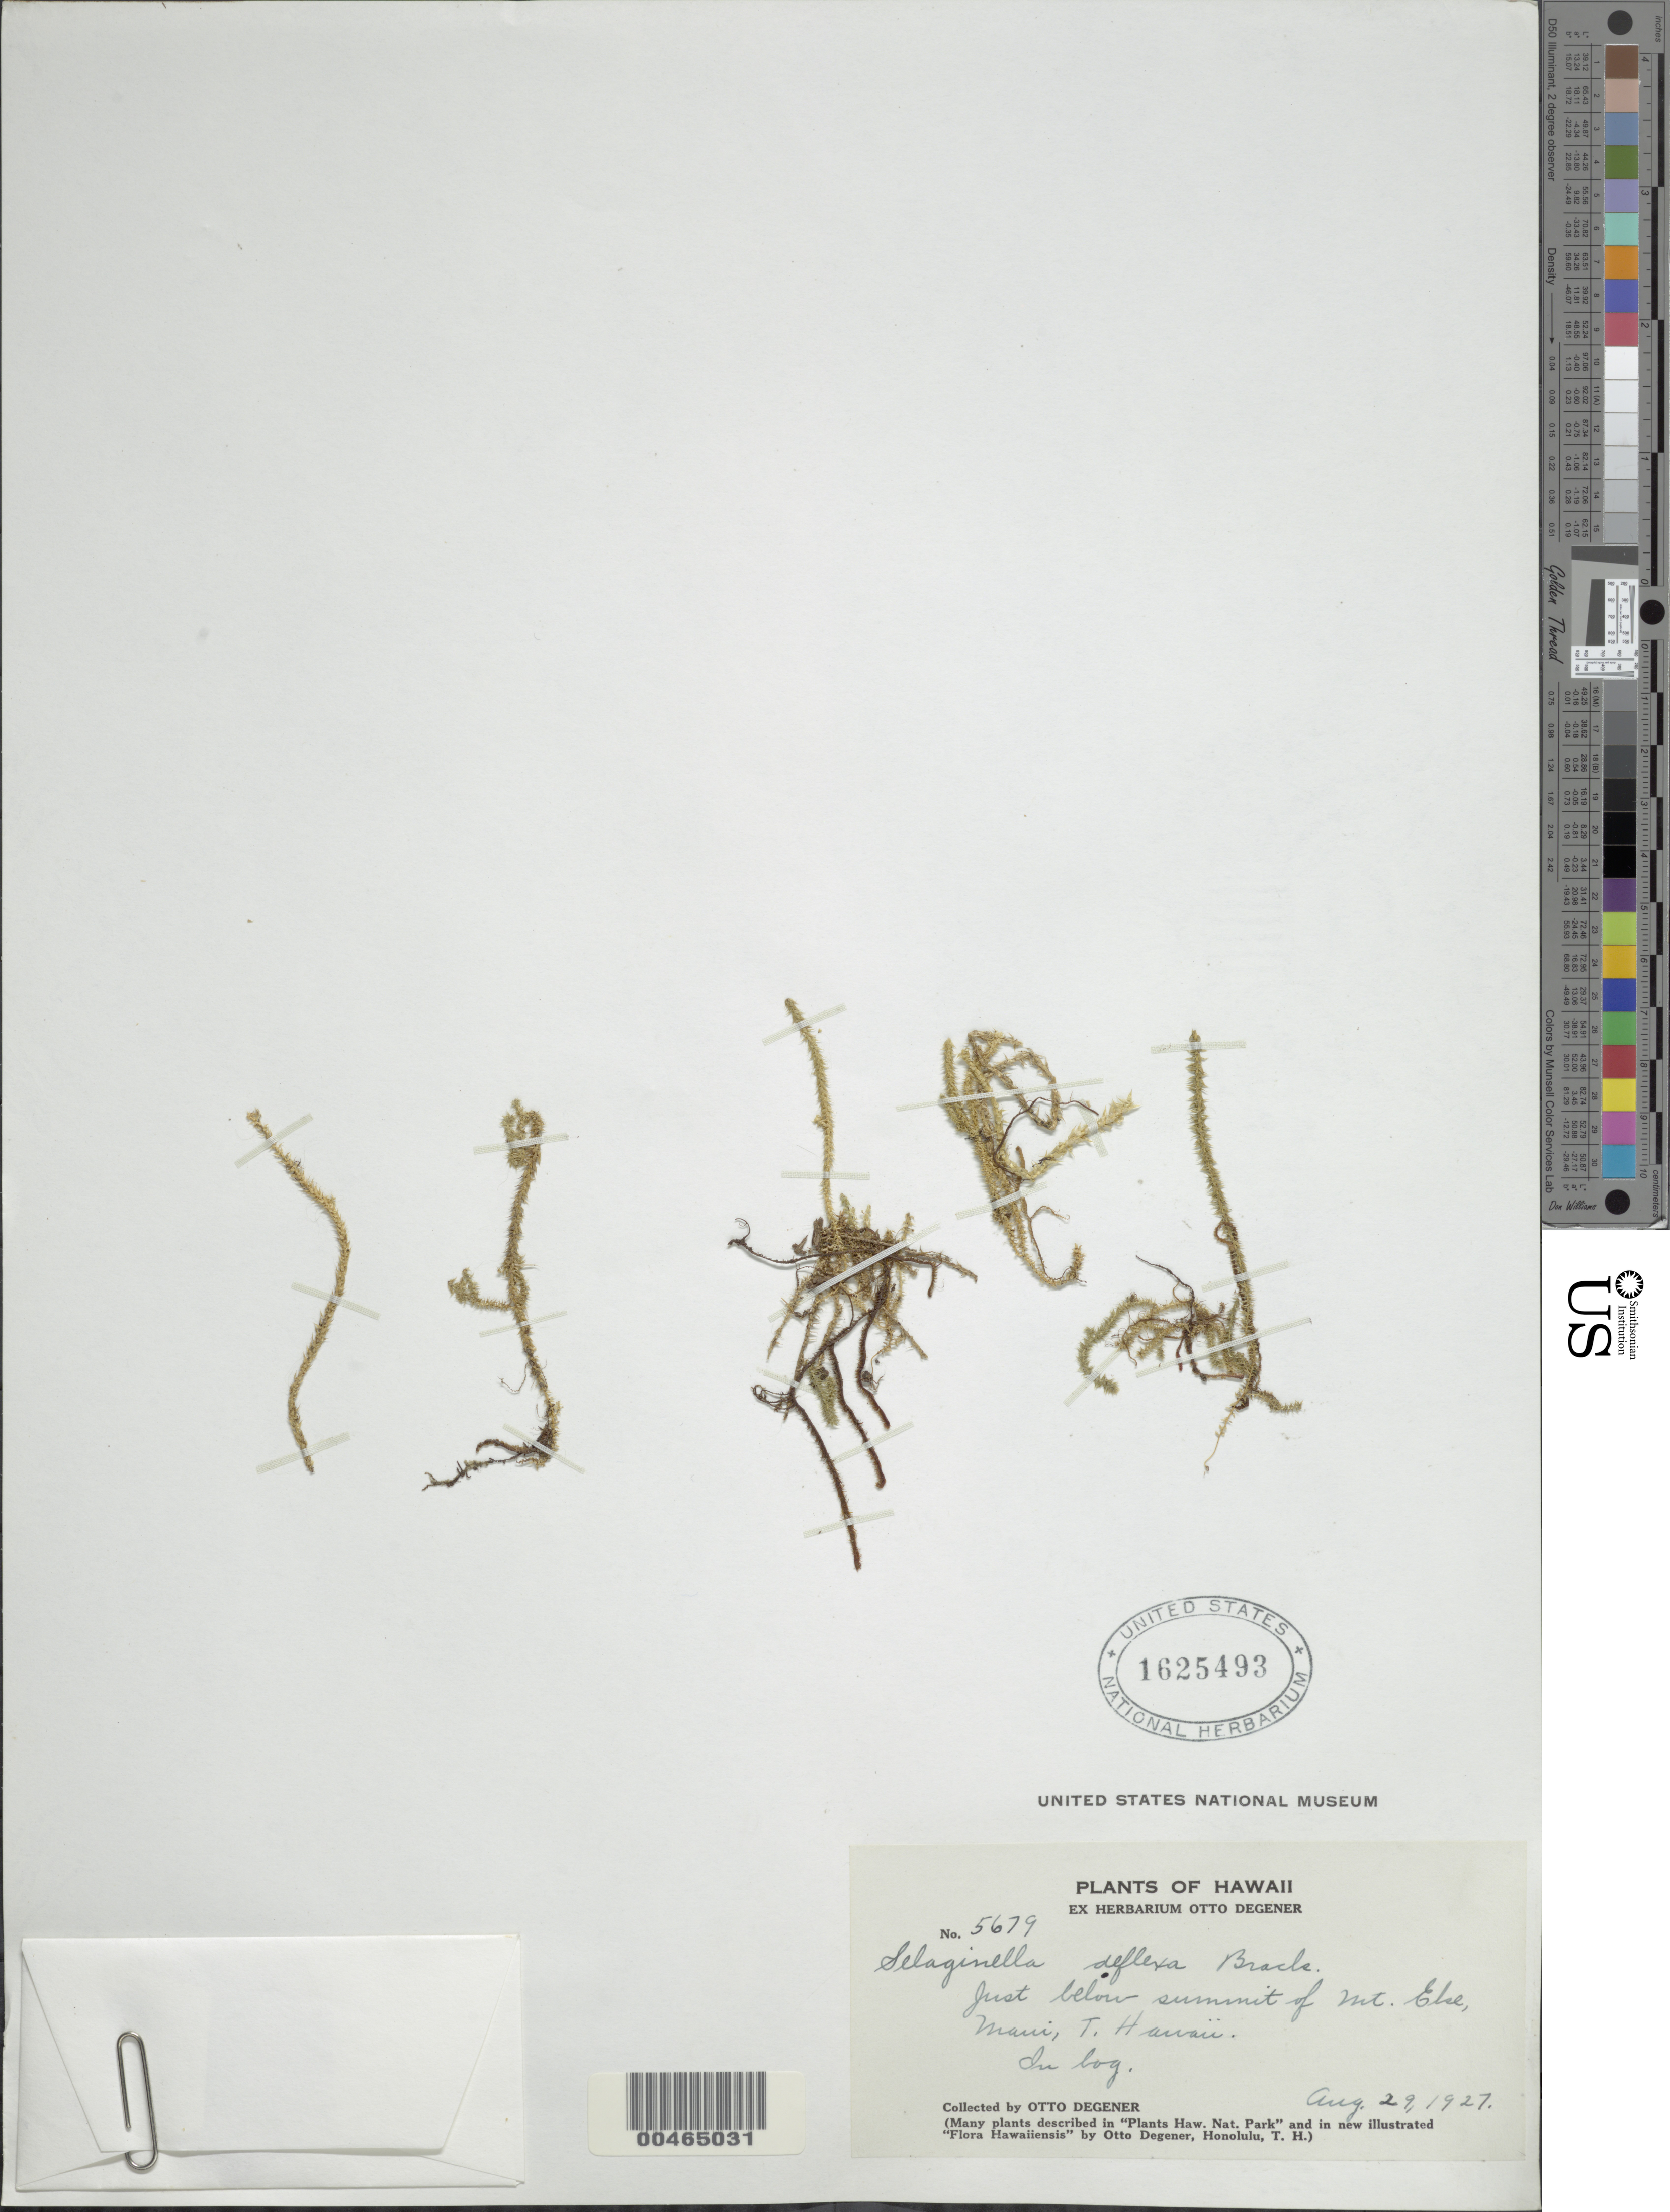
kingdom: Plantae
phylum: Tracheophyta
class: Lycopodiopsida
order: Selaginellales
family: Selaginellaceae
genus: Selaginella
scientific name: Selaginella deflexa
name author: Brack. in Wilkes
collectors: O. Degener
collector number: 5679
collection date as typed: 29 Aug 1927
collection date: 1927-08-29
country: United States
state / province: Hawaii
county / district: Maui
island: Maui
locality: Just below summit of Mount Eke, Maui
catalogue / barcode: US 1625493